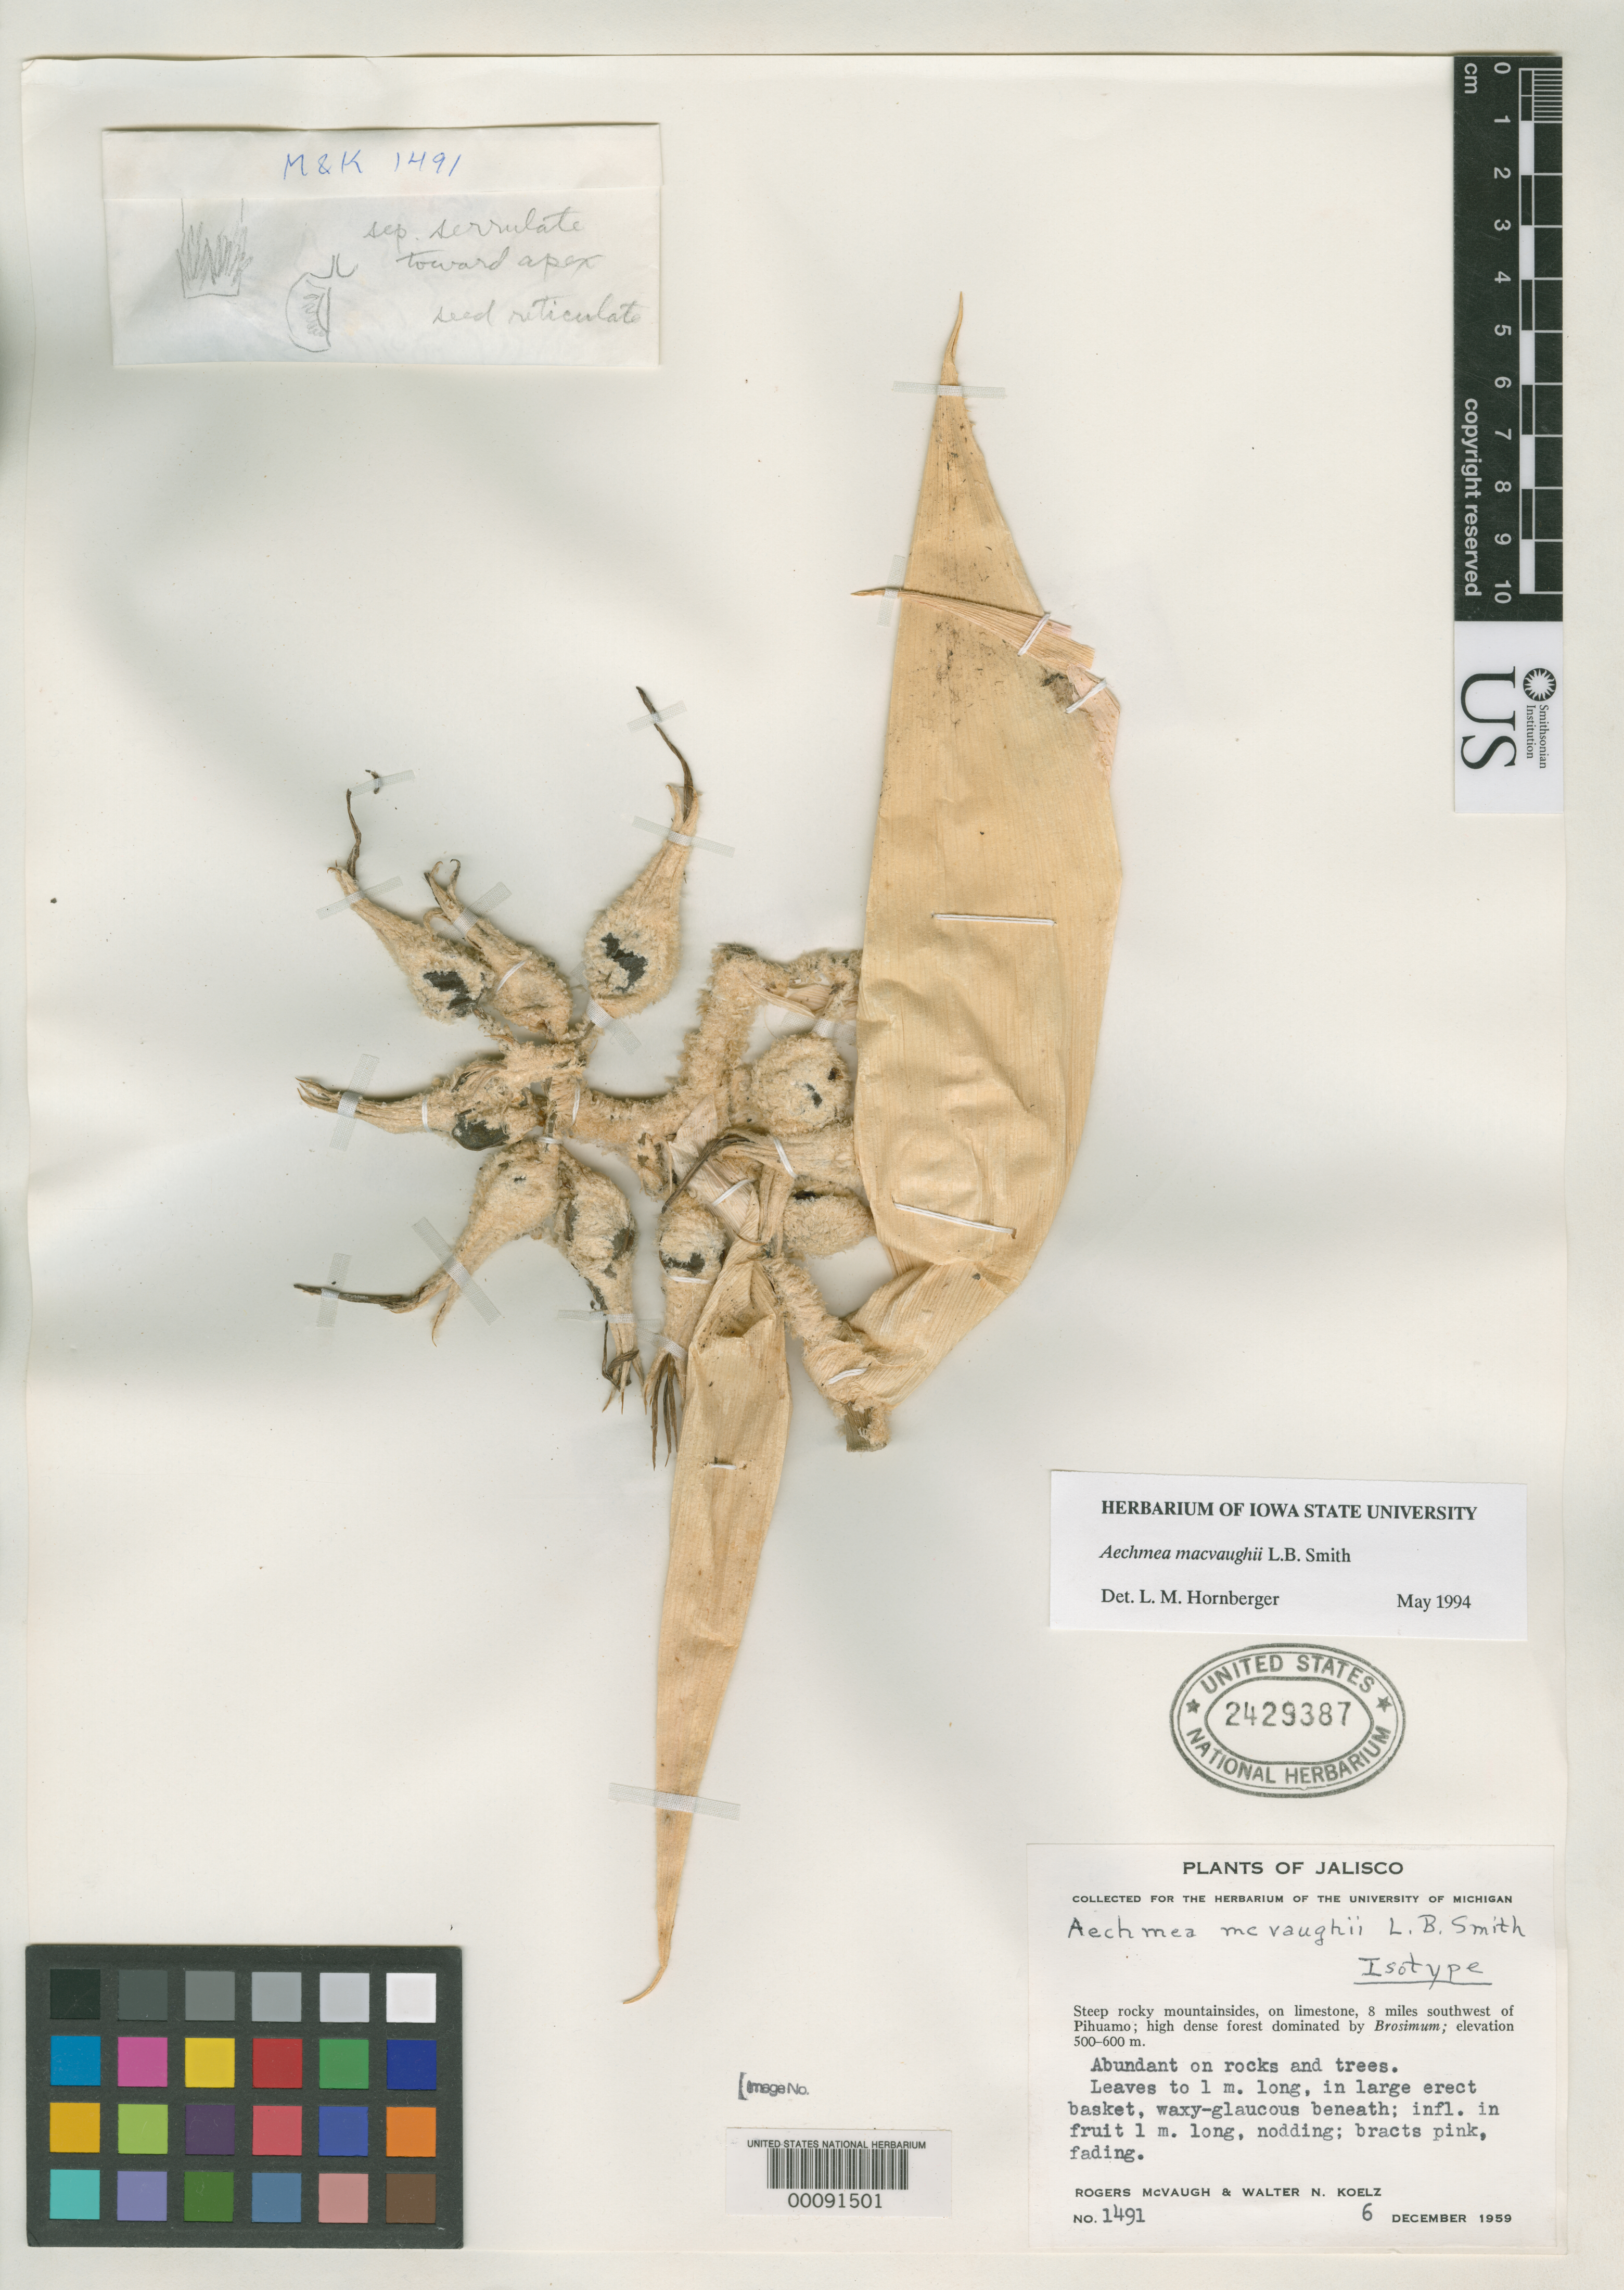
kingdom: Plantae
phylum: Tracheophyta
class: Liliopsida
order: Poales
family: Bromeliaceae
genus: Aechmea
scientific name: Aechmea mcvaughii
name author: L.B. Sm.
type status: Isotype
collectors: R. McVaugh & W. N. Koelz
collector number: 1491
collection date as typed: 06 Dec 1959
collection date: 1959-12-06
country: Mexico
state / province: Jalisco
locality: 8 mi SW of Pihuamo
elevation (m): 500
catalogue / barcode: US 2429387